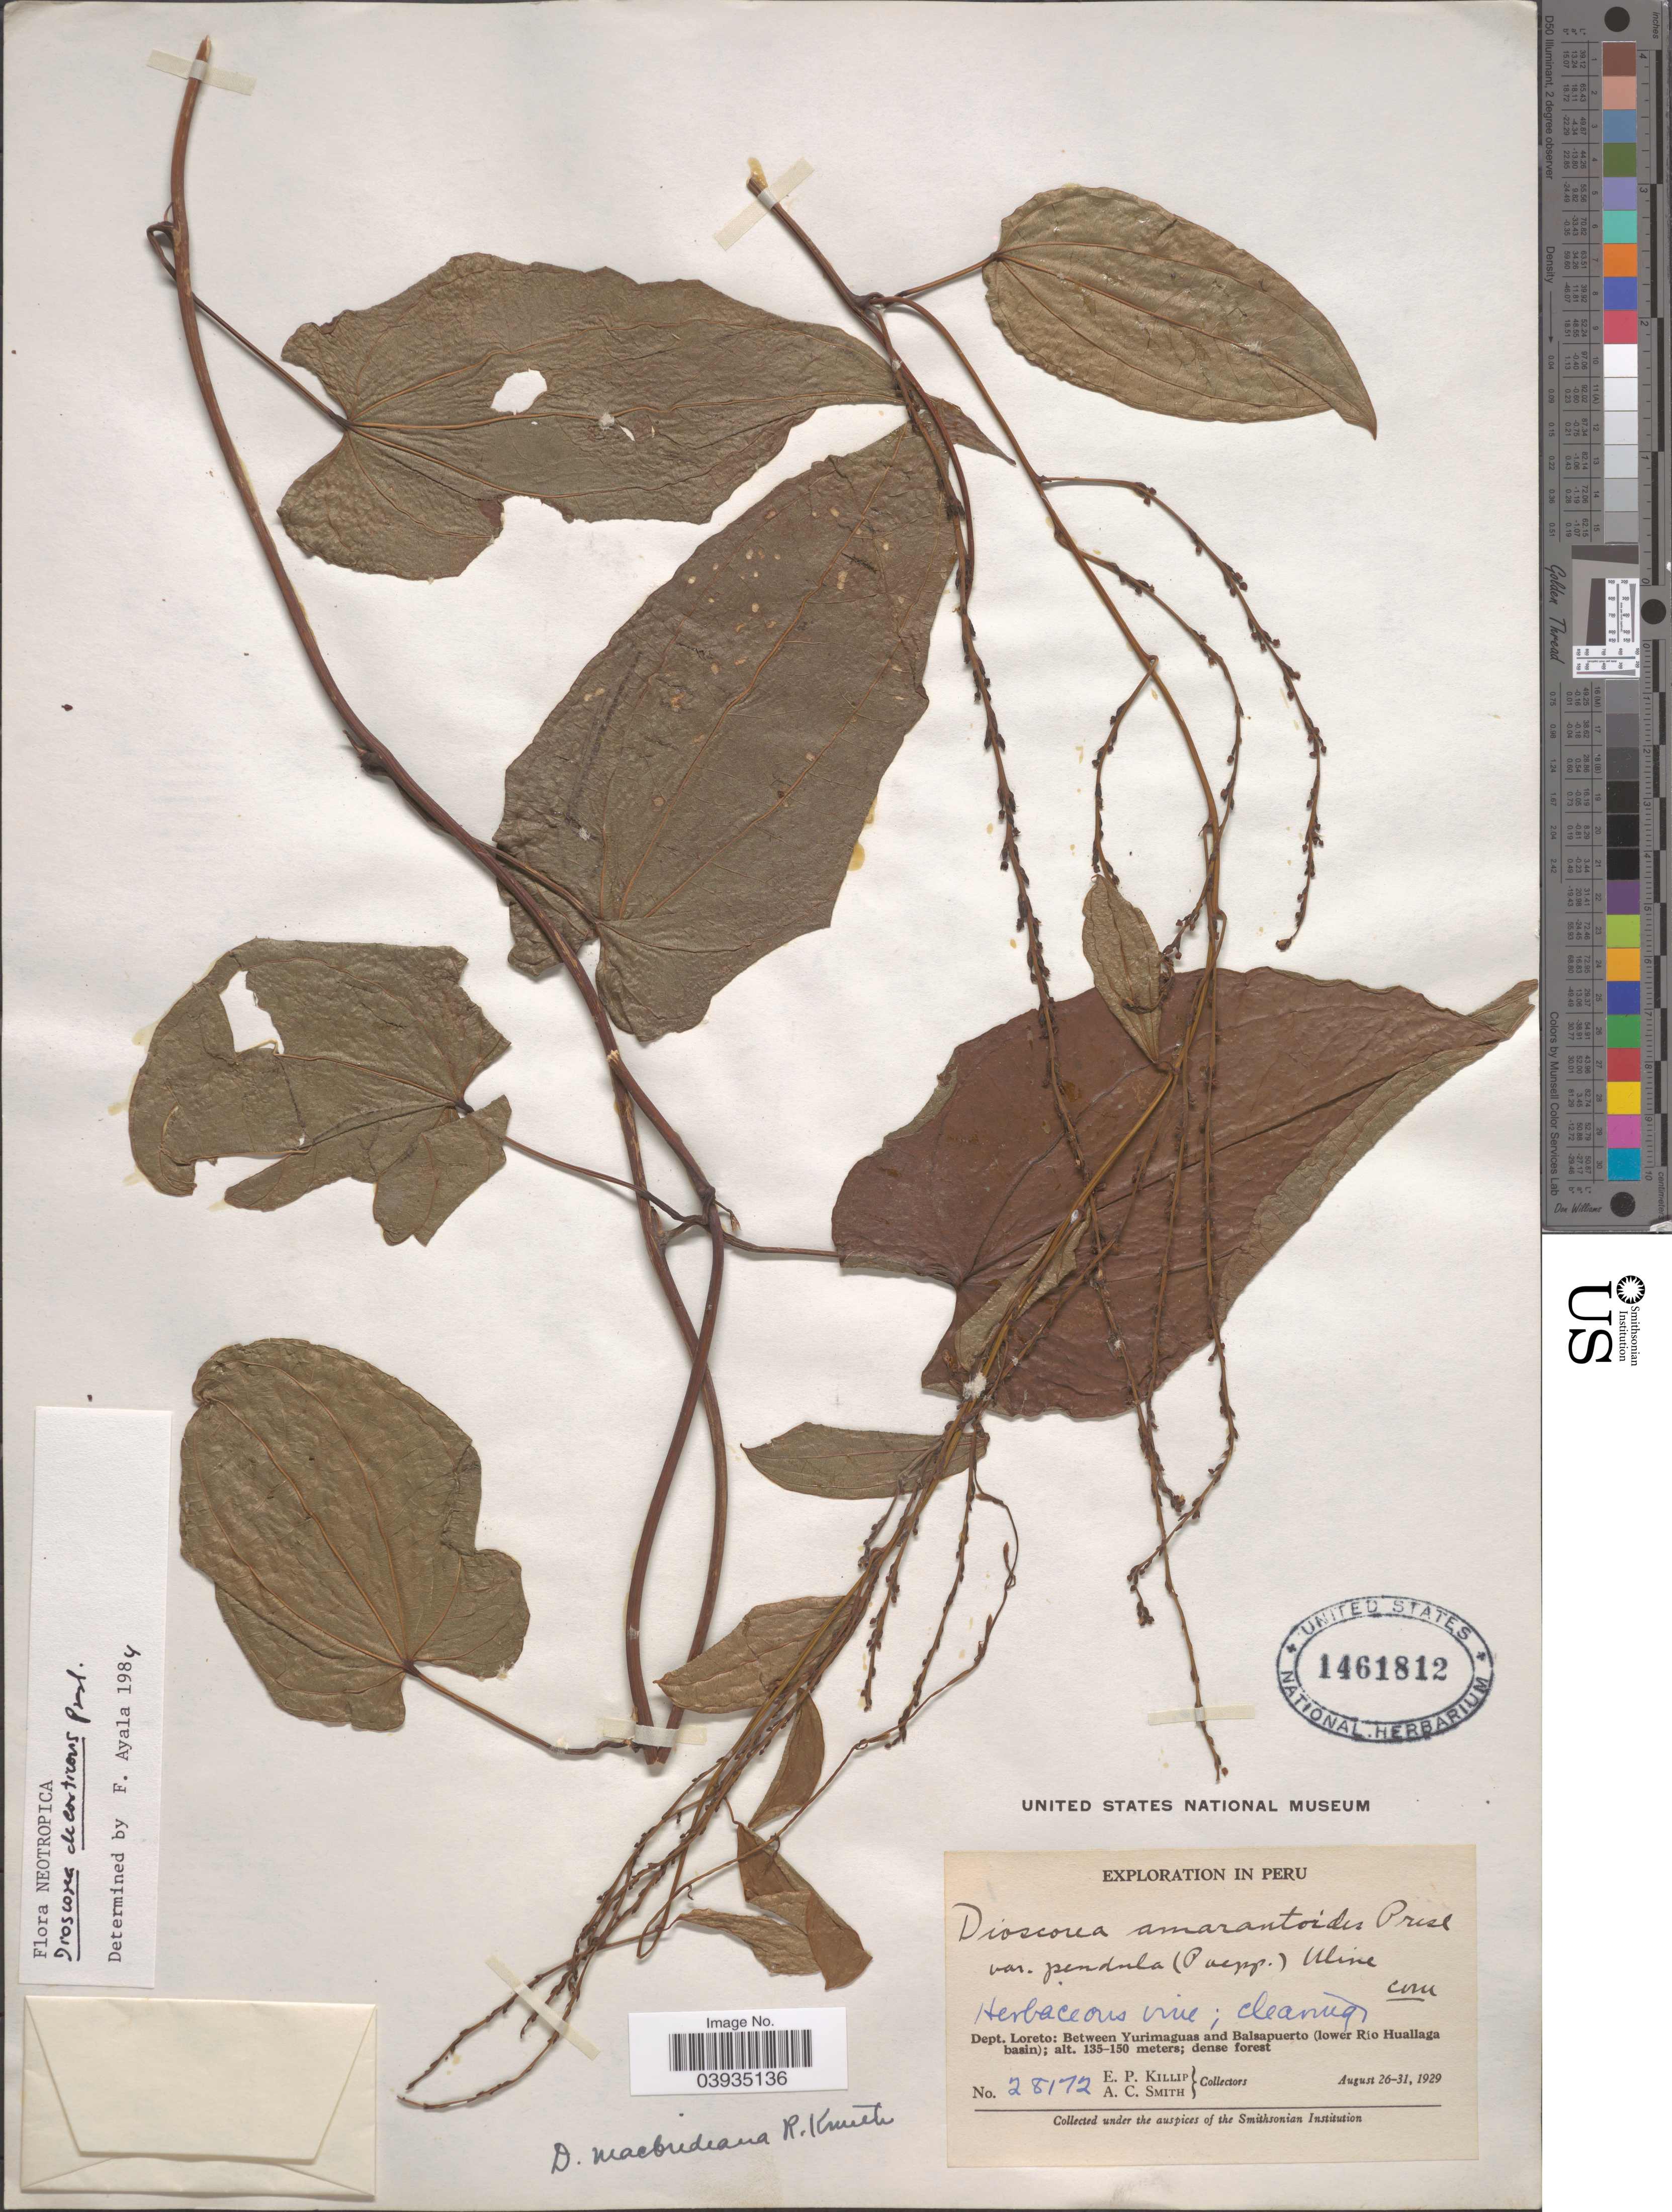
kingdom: Plantae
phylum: Tracheophyta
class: Liliopsida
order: Dioscoreales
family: Dioscoreaceae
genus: Dioscorea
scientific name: Dioscorea decorticans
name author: C. Presl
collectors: E. P. Killip & A. C. Smith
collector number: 28172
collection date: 1929-08-26/1929-08-31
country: Peru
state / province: Loreto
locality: Dept. Loreto: Between Yurimaguas and Balsapuerto (lower Río Huallaga basin).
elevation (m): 135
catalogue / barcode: US 1461812